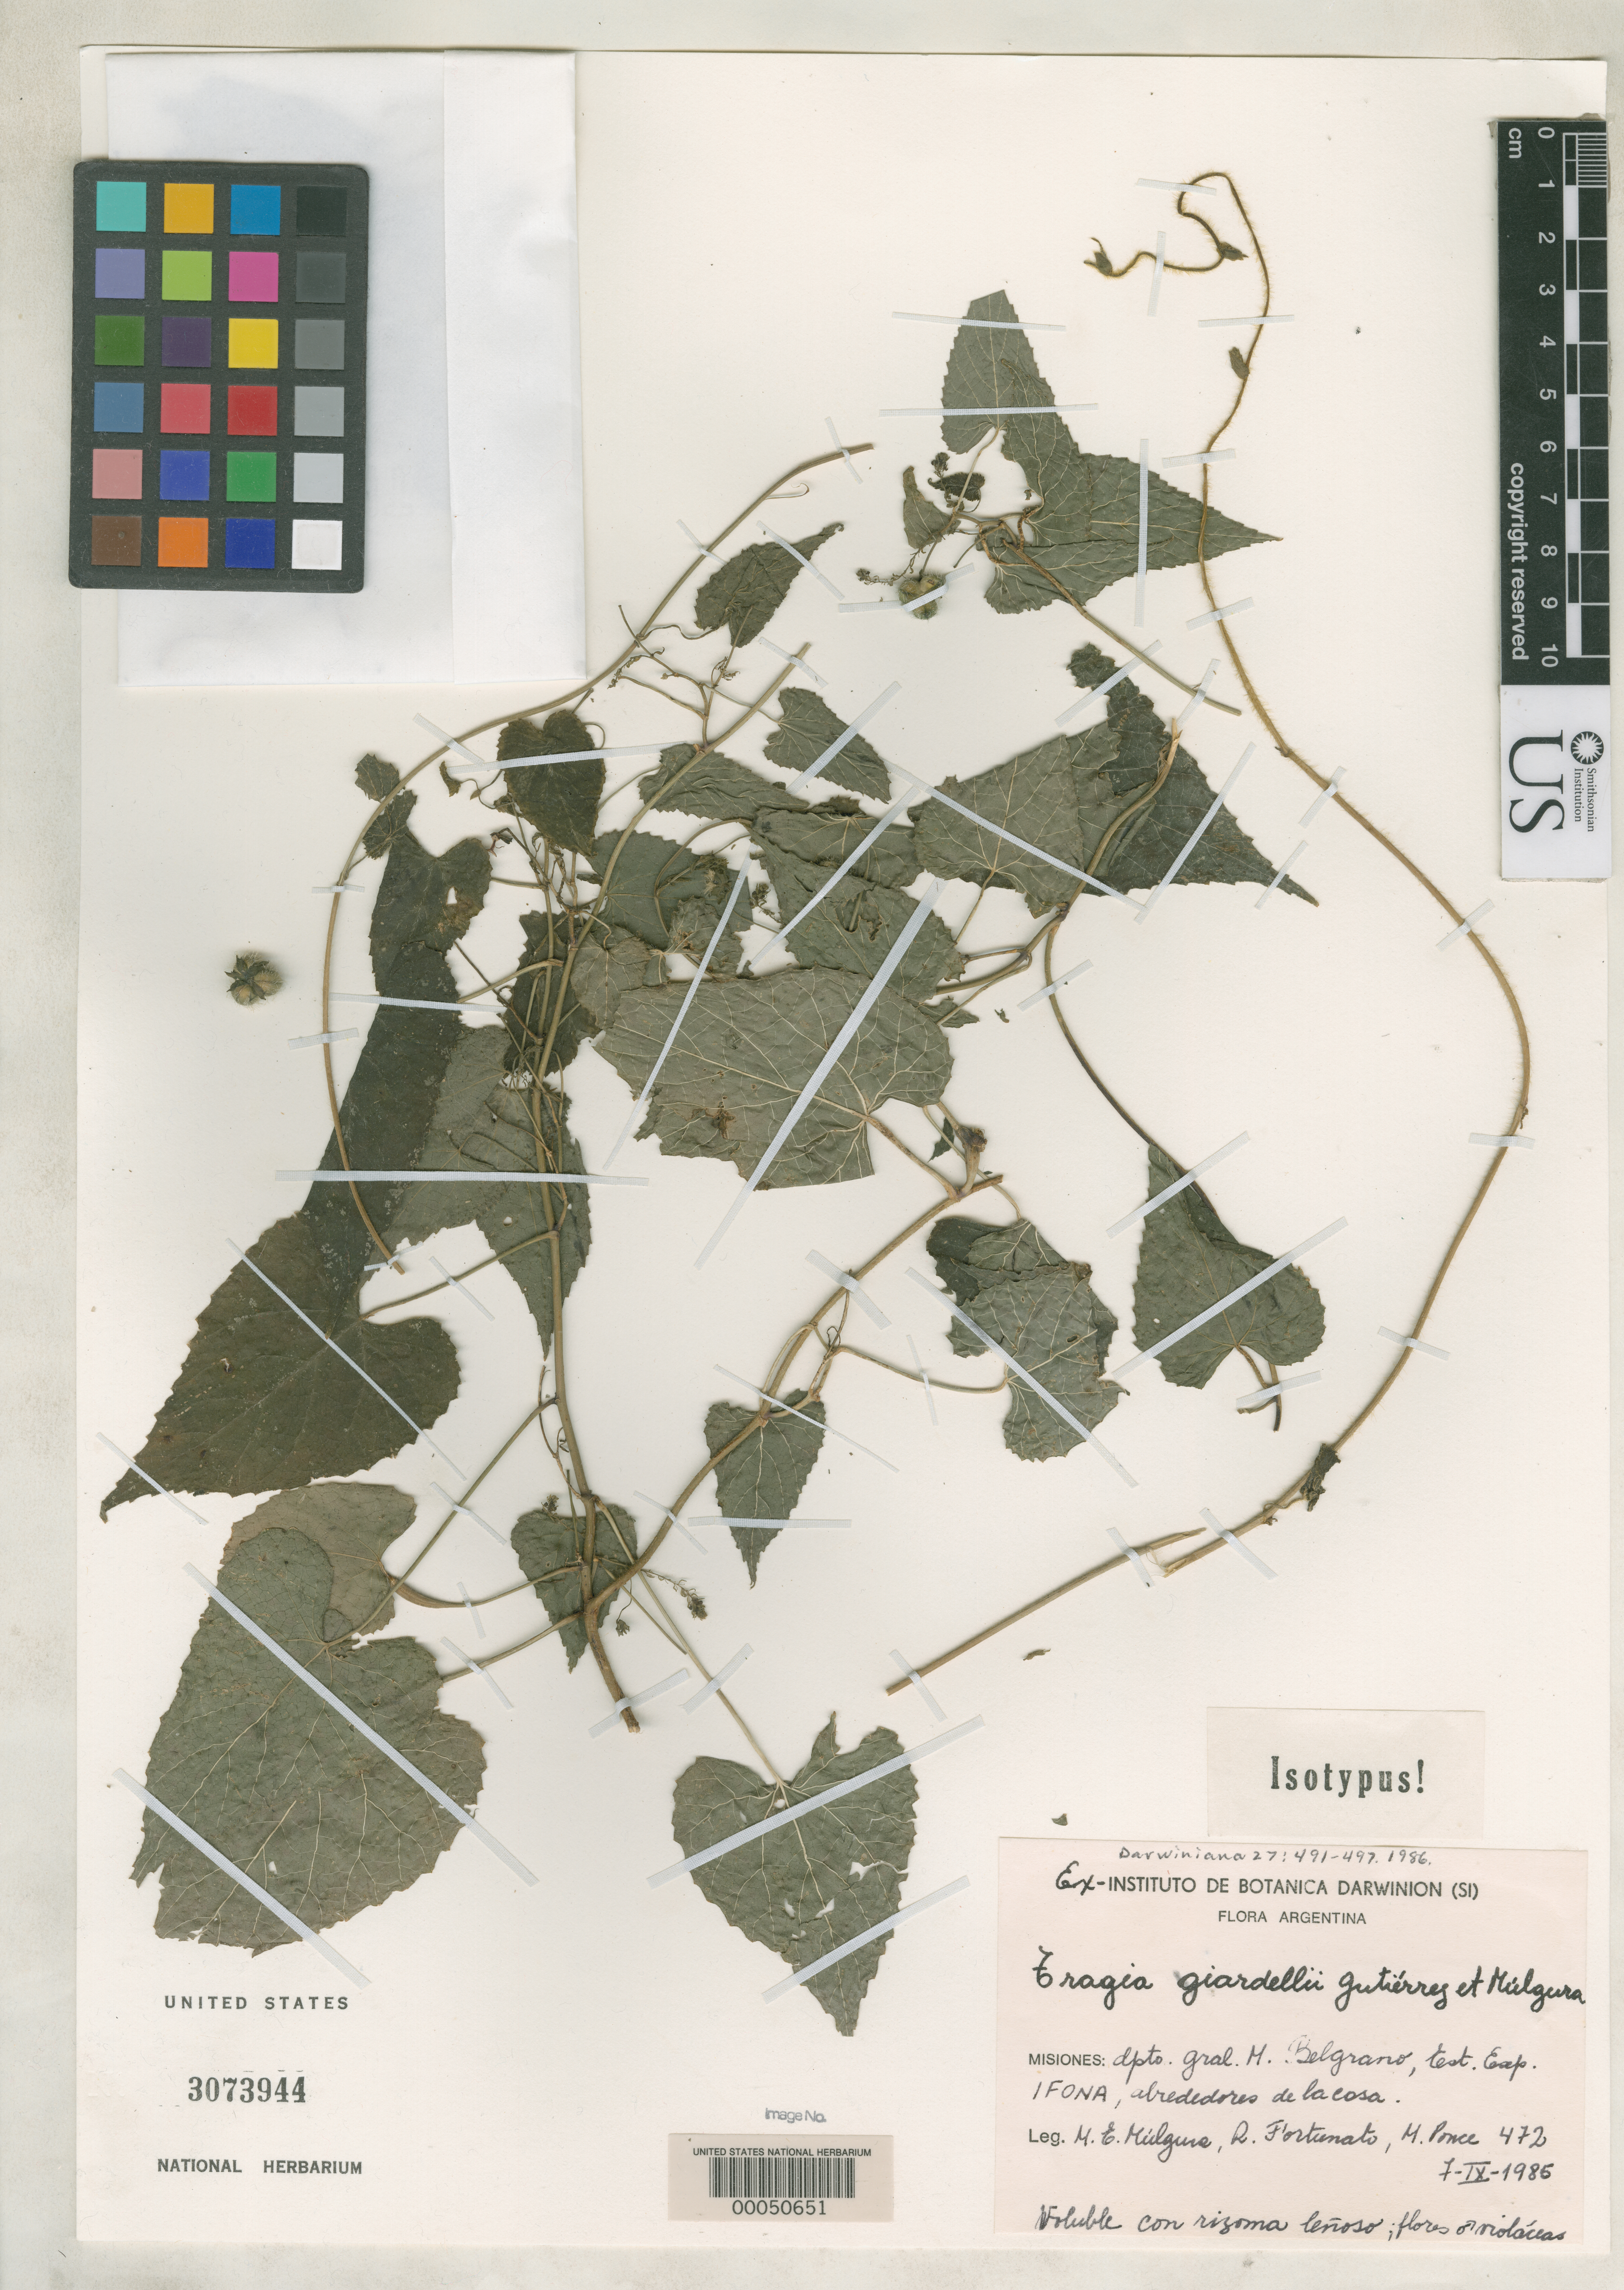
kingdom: Plantae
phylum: Tracheophyta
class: Magnoliopsida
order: Malpighiales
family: Euphorbiaceae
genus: Tragia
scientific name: Tragia giardellii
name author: J. Gutierrez & Mulgura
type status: Isotype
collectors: M. Mulgura, R. H. Fortunato & M. Ponce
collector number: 472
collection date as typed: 07 Sep 1986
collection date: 1986-09-07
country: Argentina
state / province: Misiones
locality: Dpto. Grab. m. Belgrano, Test. Exp. Ifona, Alrededores de La Cosa.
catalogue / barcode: US 3073944